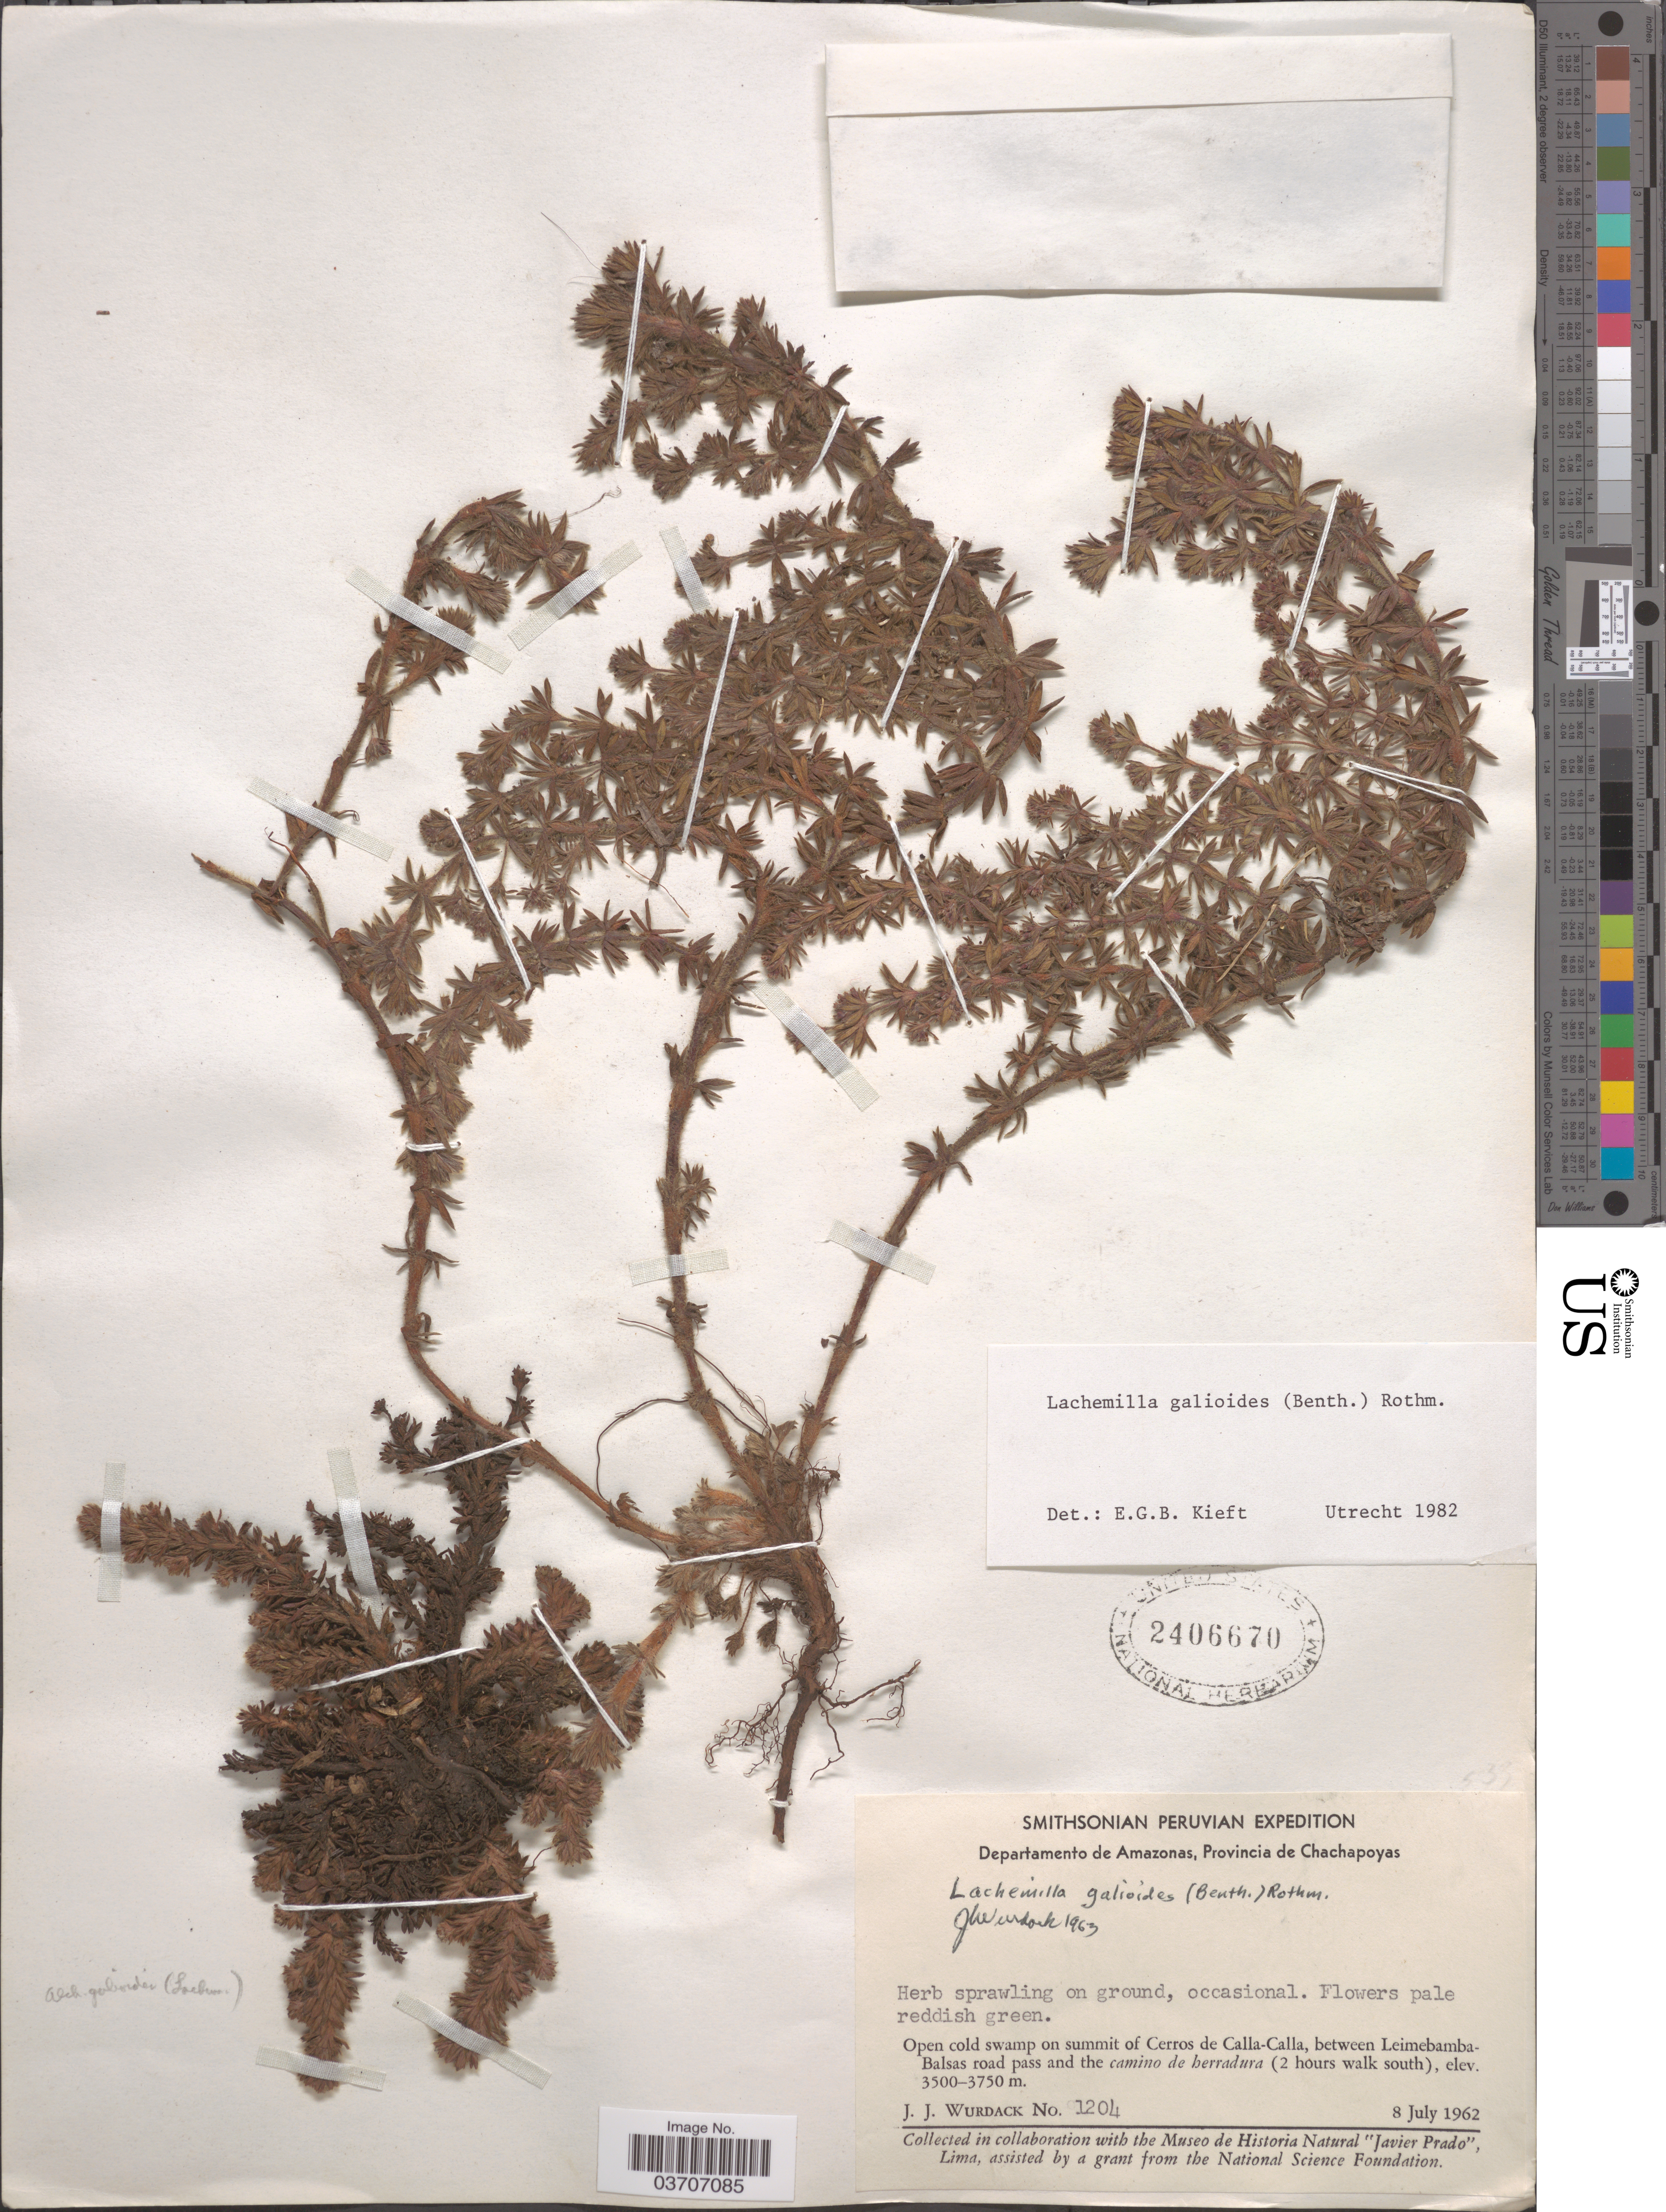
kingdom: Plantae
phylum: Tracheophyta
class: Magnoliopsida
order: Rosales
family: Rosaceae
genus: Lachemilla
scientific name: Lachemilla galioides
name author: (Benth.) Rothm.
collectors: J. J. Wurdack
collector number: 1204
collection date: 1962-07-08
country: Peru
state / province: Amazonas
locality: Departamento de Amazonas, Provincia de Chachapoyas. Open cold swamp on summit of Cerros de Calla-Calla, between Leimebamba-Balsas road pass and the camino de berradura (2 hours walk south).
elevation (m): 3500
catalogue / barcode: US 2406670